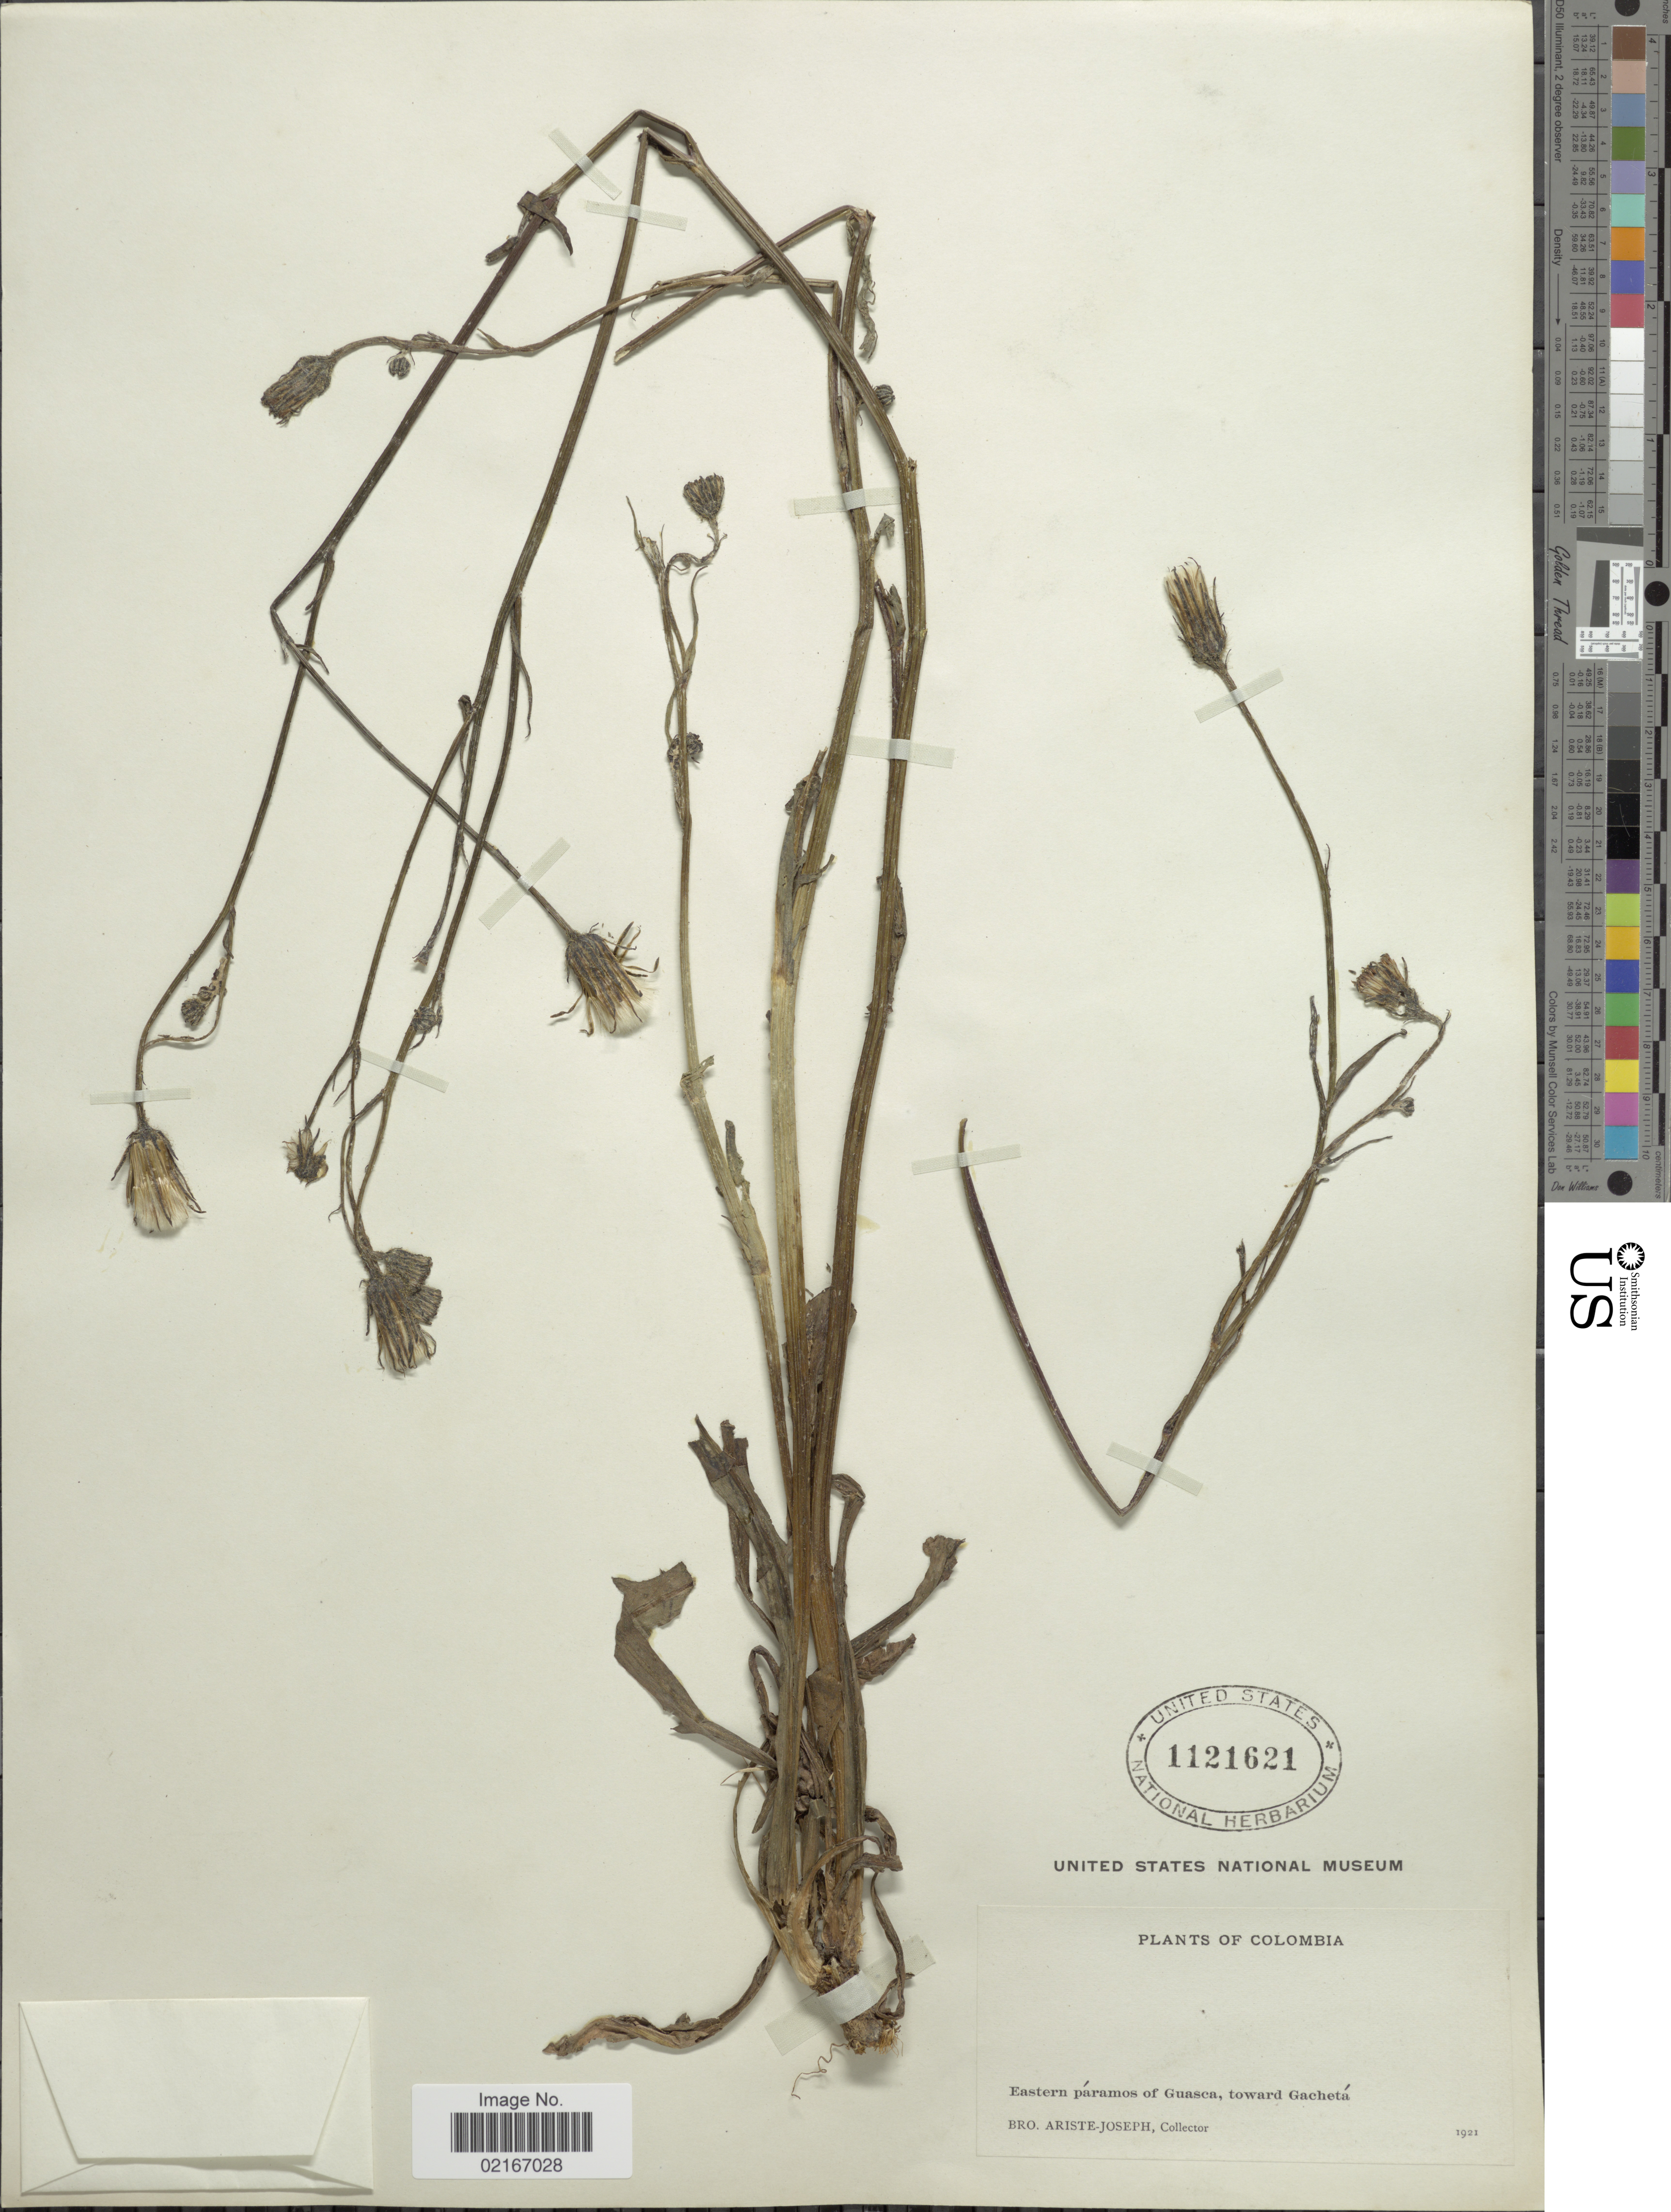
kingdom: Plantae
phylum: Tracheophyta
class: Magnoliopsida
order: Asterales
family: Asteraceae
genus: Hypochaeris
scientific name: Hypochaeris sp.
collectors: Bro. Ariste-Joseph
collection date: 1921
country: Colombia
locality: Eastern paramos of Guasca, towards Gacheta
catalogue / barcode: US 1121621